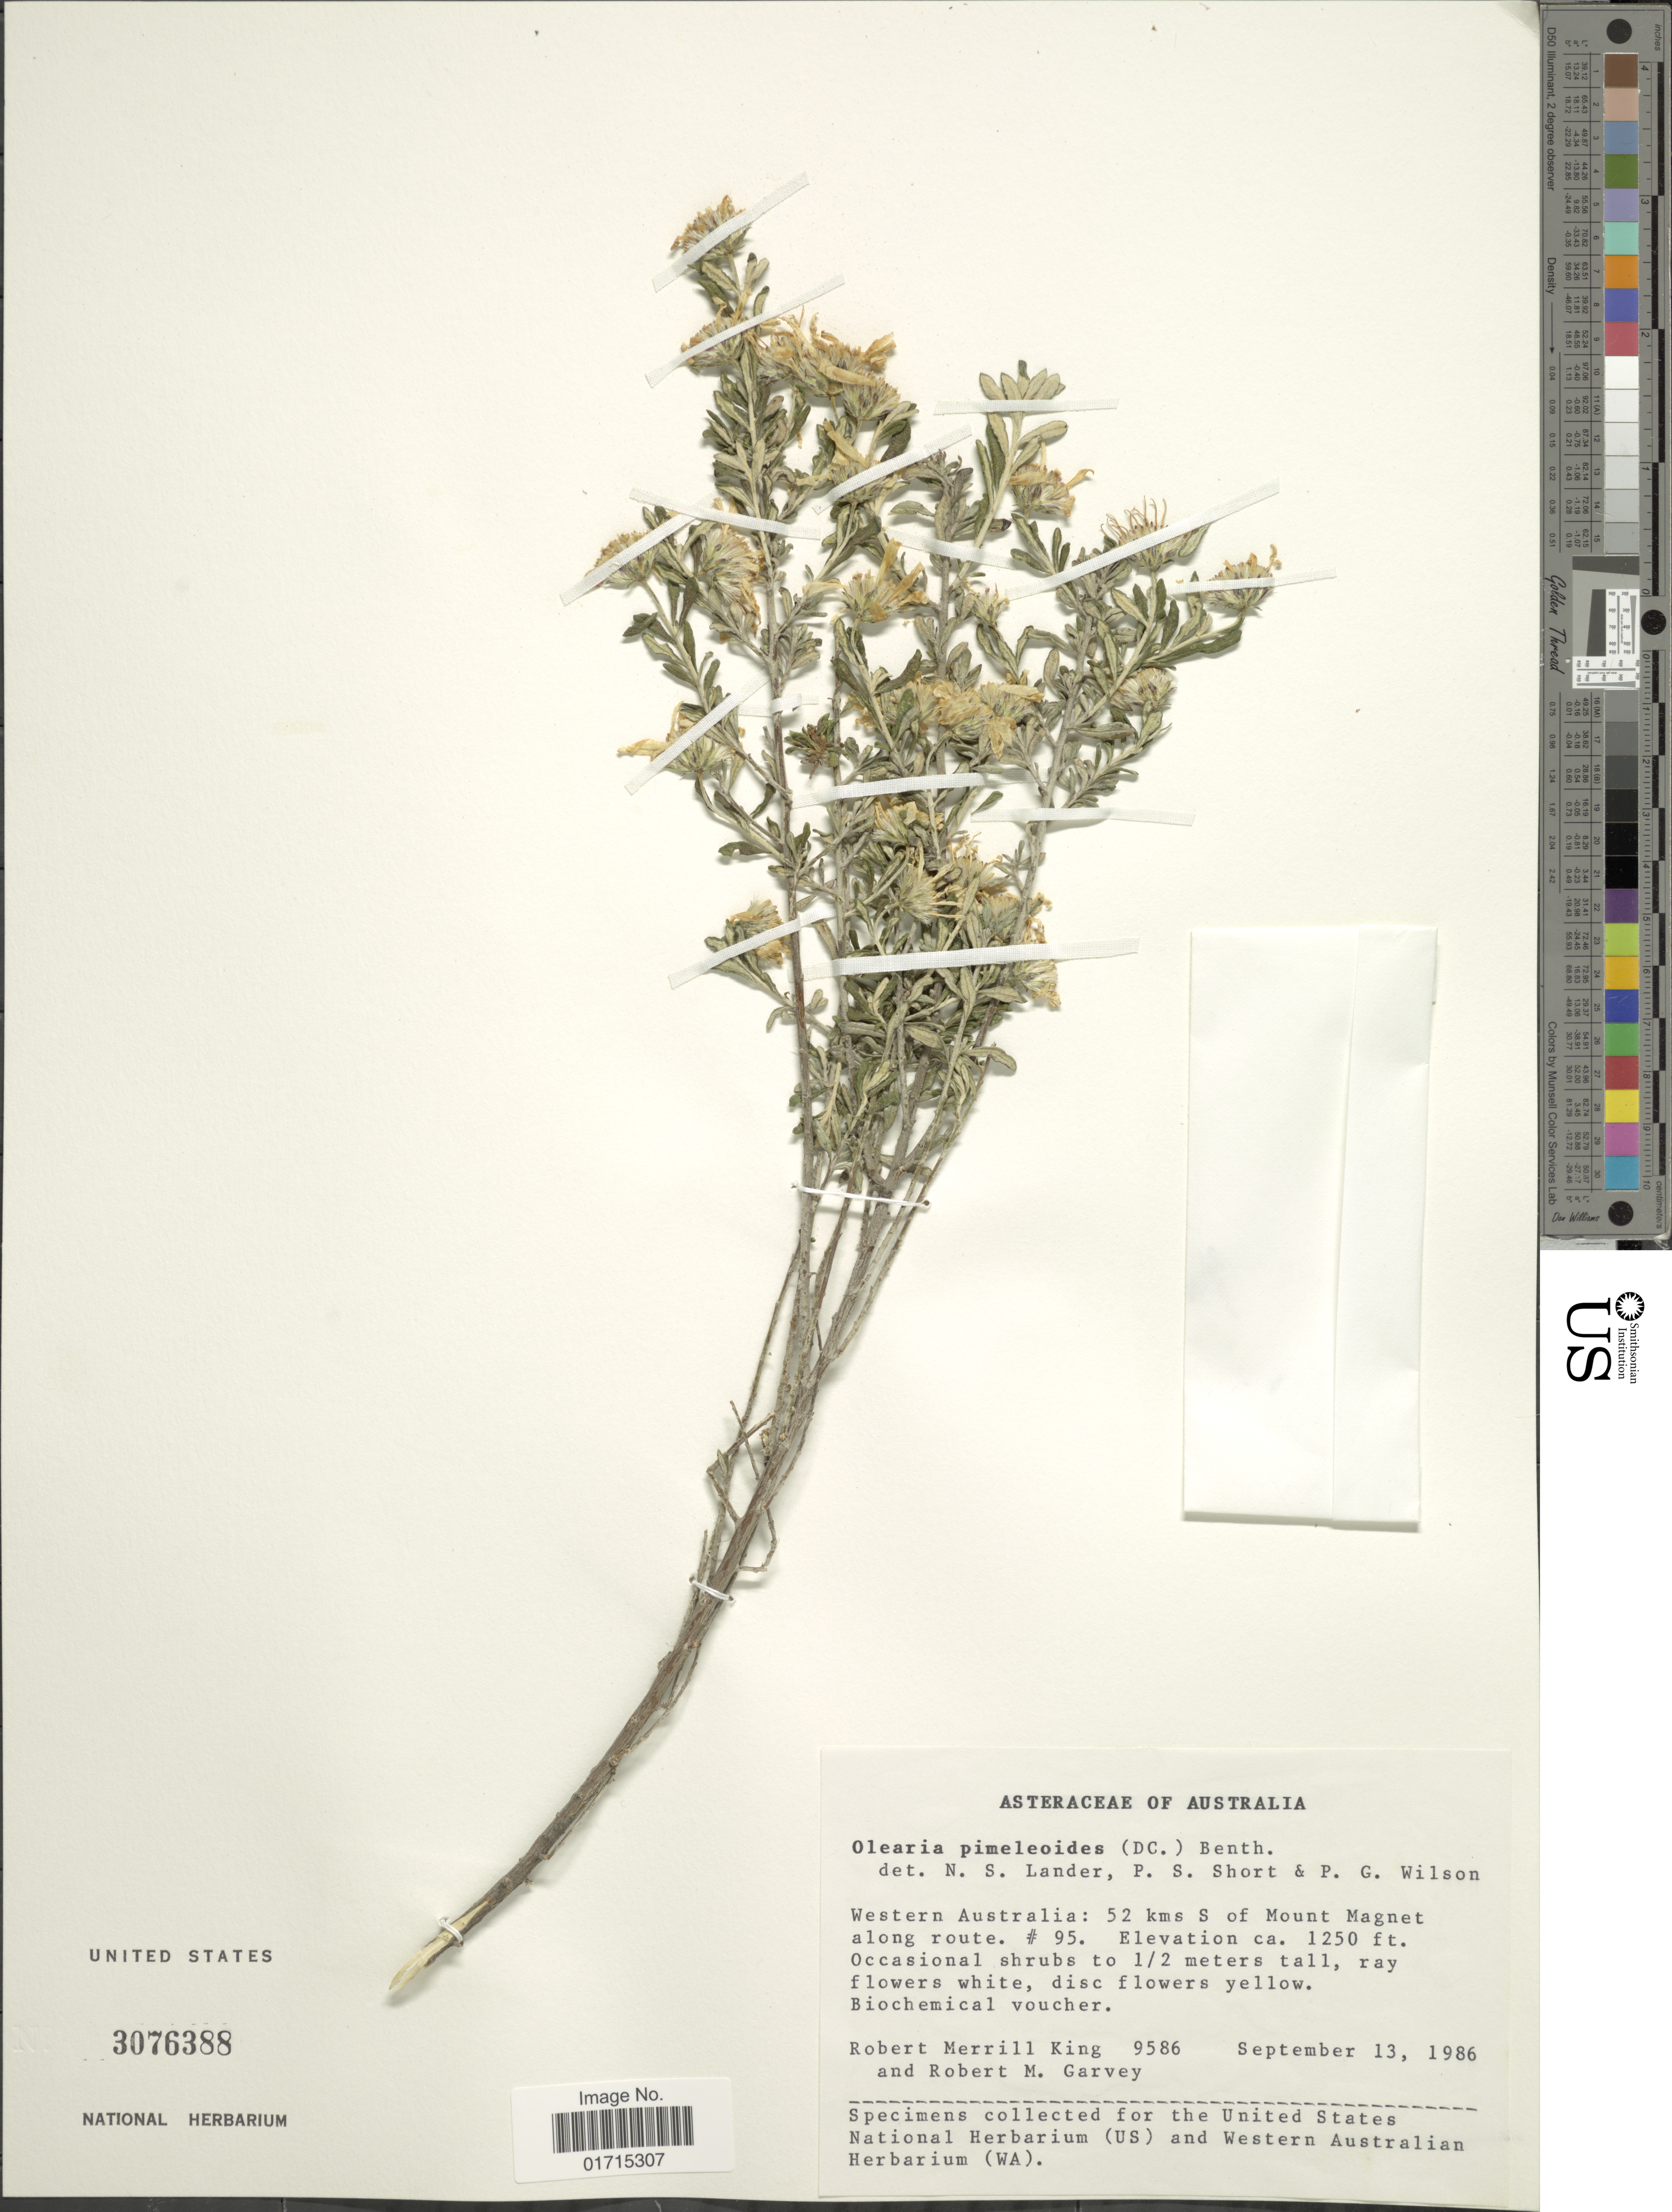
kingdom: Plantae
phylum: Tracheophyta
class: Magnoliopsida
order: Asterales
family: Asteraceae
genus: Olearia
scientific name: Olearia pimeleoides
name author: (DC.) Benth.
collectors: R. M. King & R. Garvey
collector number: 9586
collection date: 1986-09-13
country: Australia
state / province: Western Australia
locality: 52 kms S of Mount Magnet along route. #95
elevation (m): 381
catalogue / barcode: US 3076388